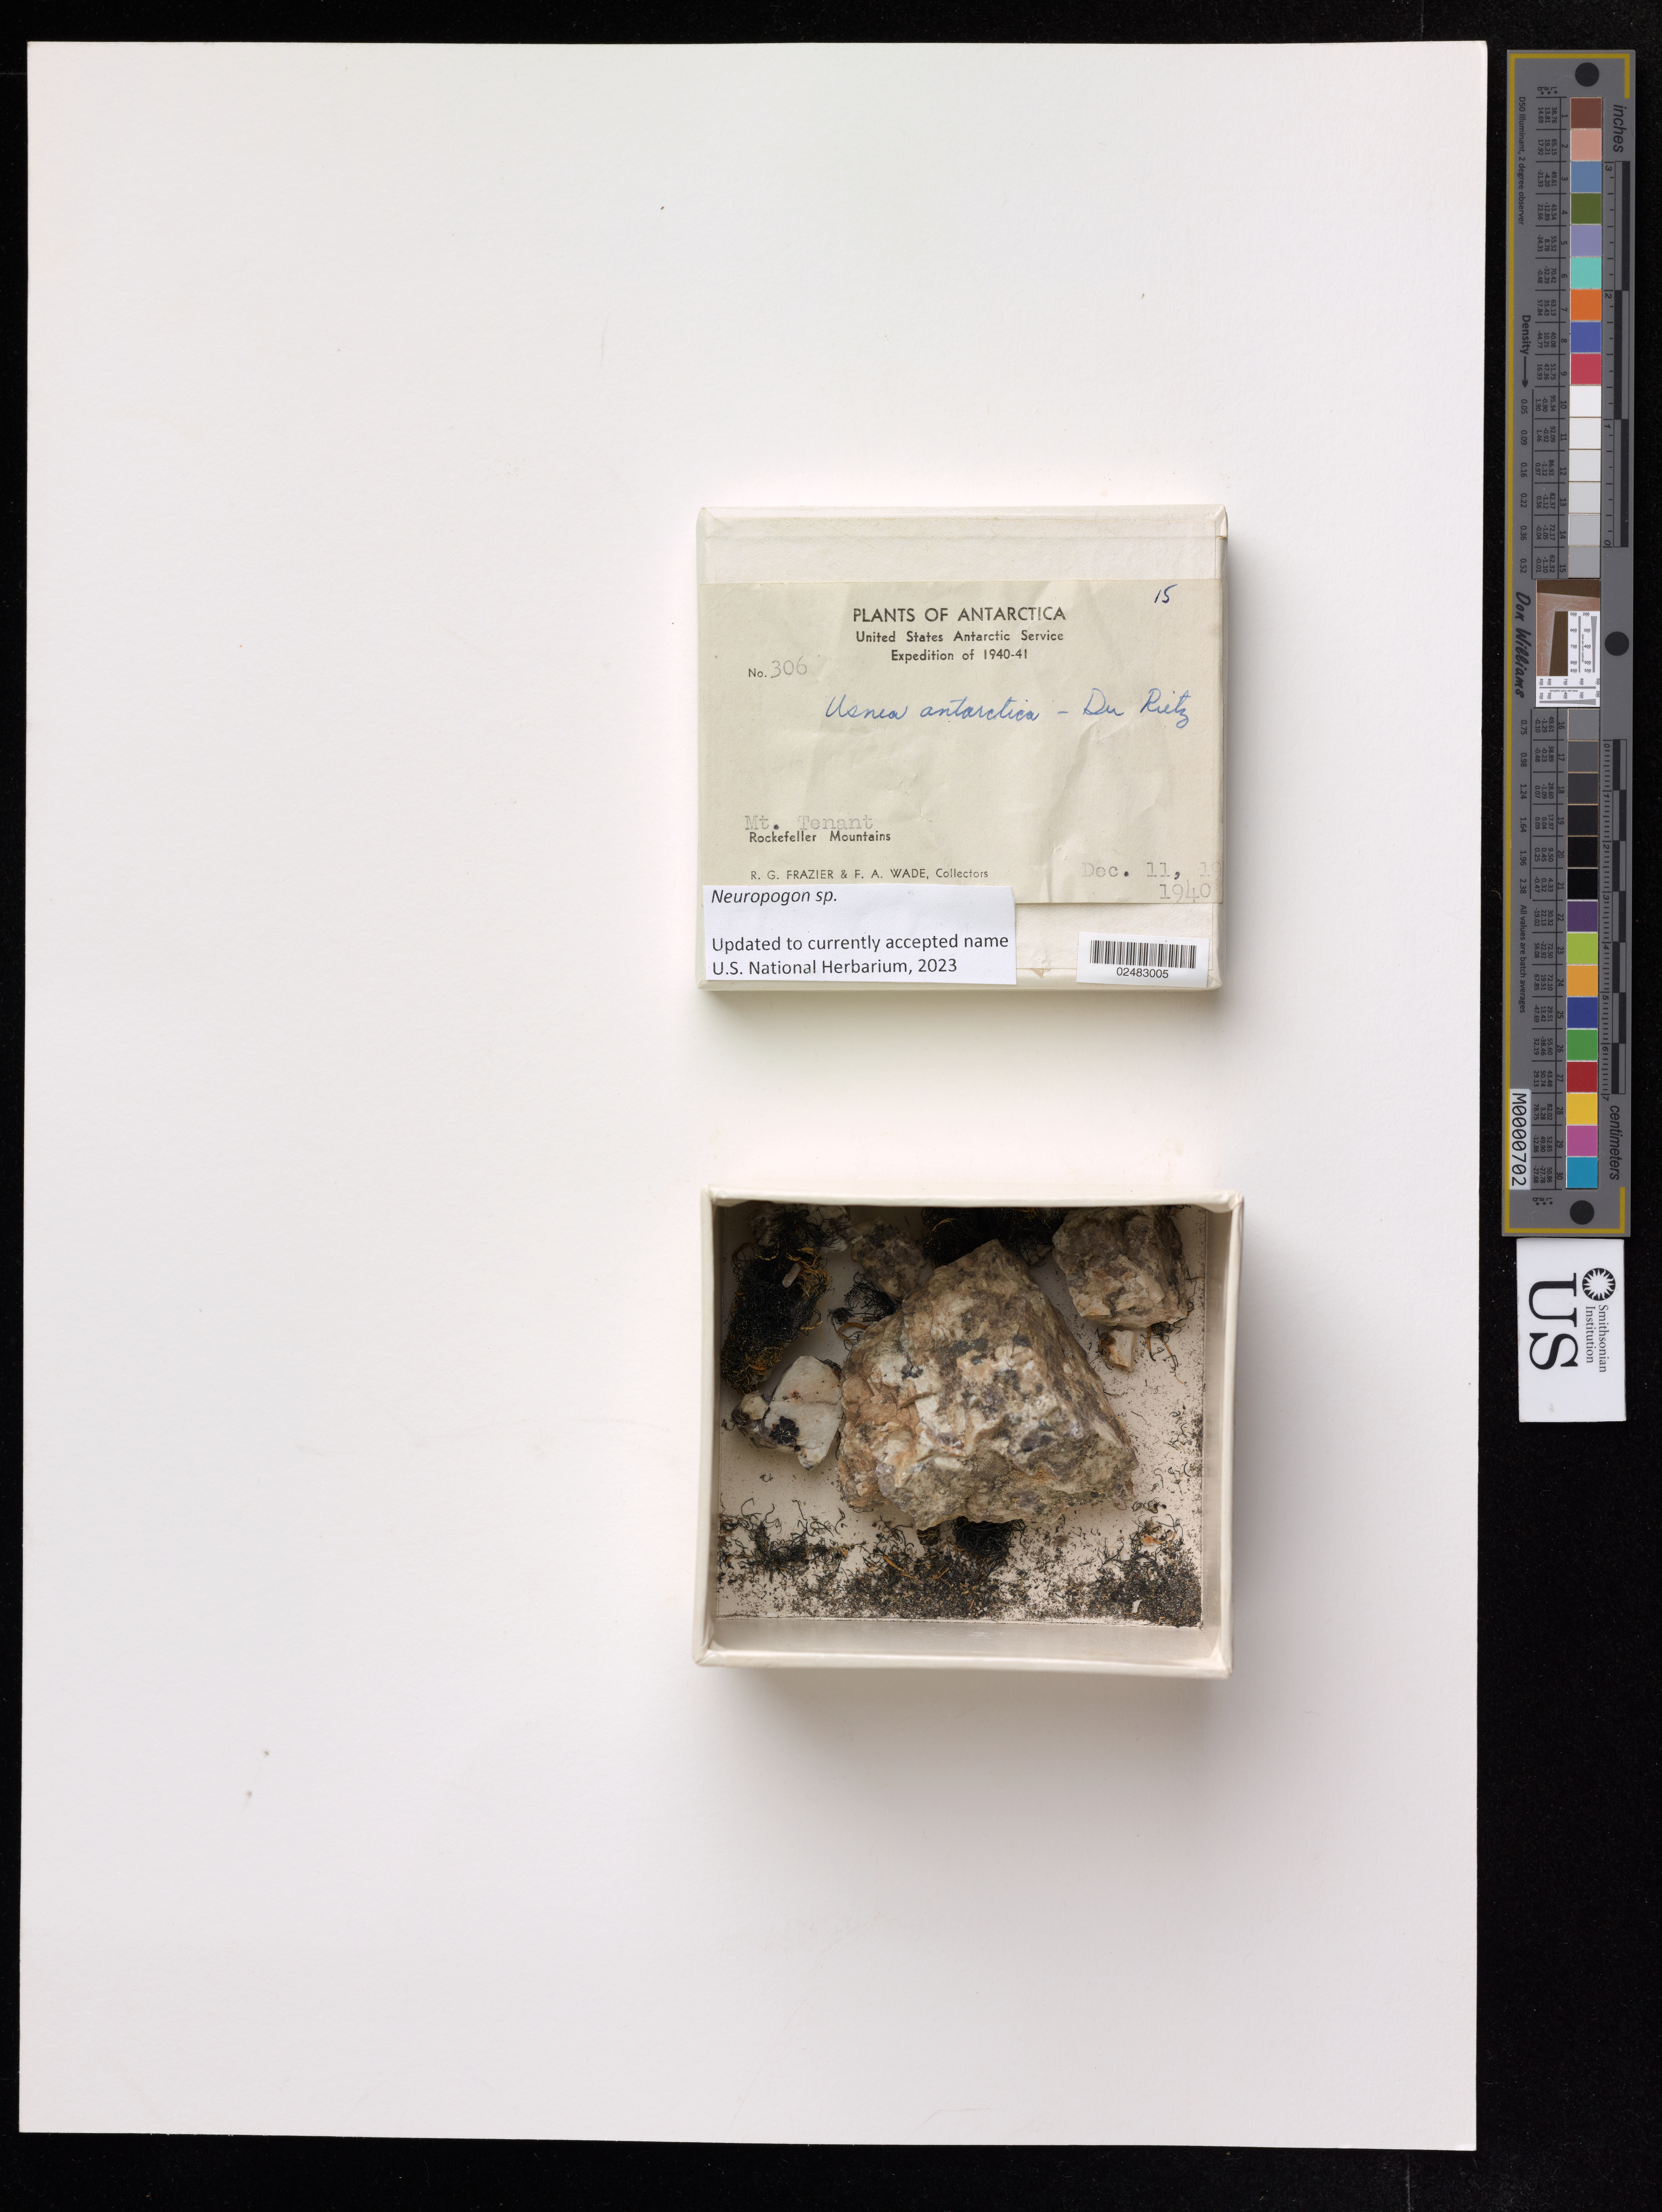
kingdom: Fungi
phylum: Ascomycota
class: Lecanoromycetes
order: Lecanorales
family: Parmeliaceae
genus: Neuropogon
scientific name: Neuropogon sp.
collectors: R. Frazier & F. A. Wade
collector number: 306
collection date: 1940-12-11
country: Antarctica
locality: Rockefeller Mts., Mt. Tenant.